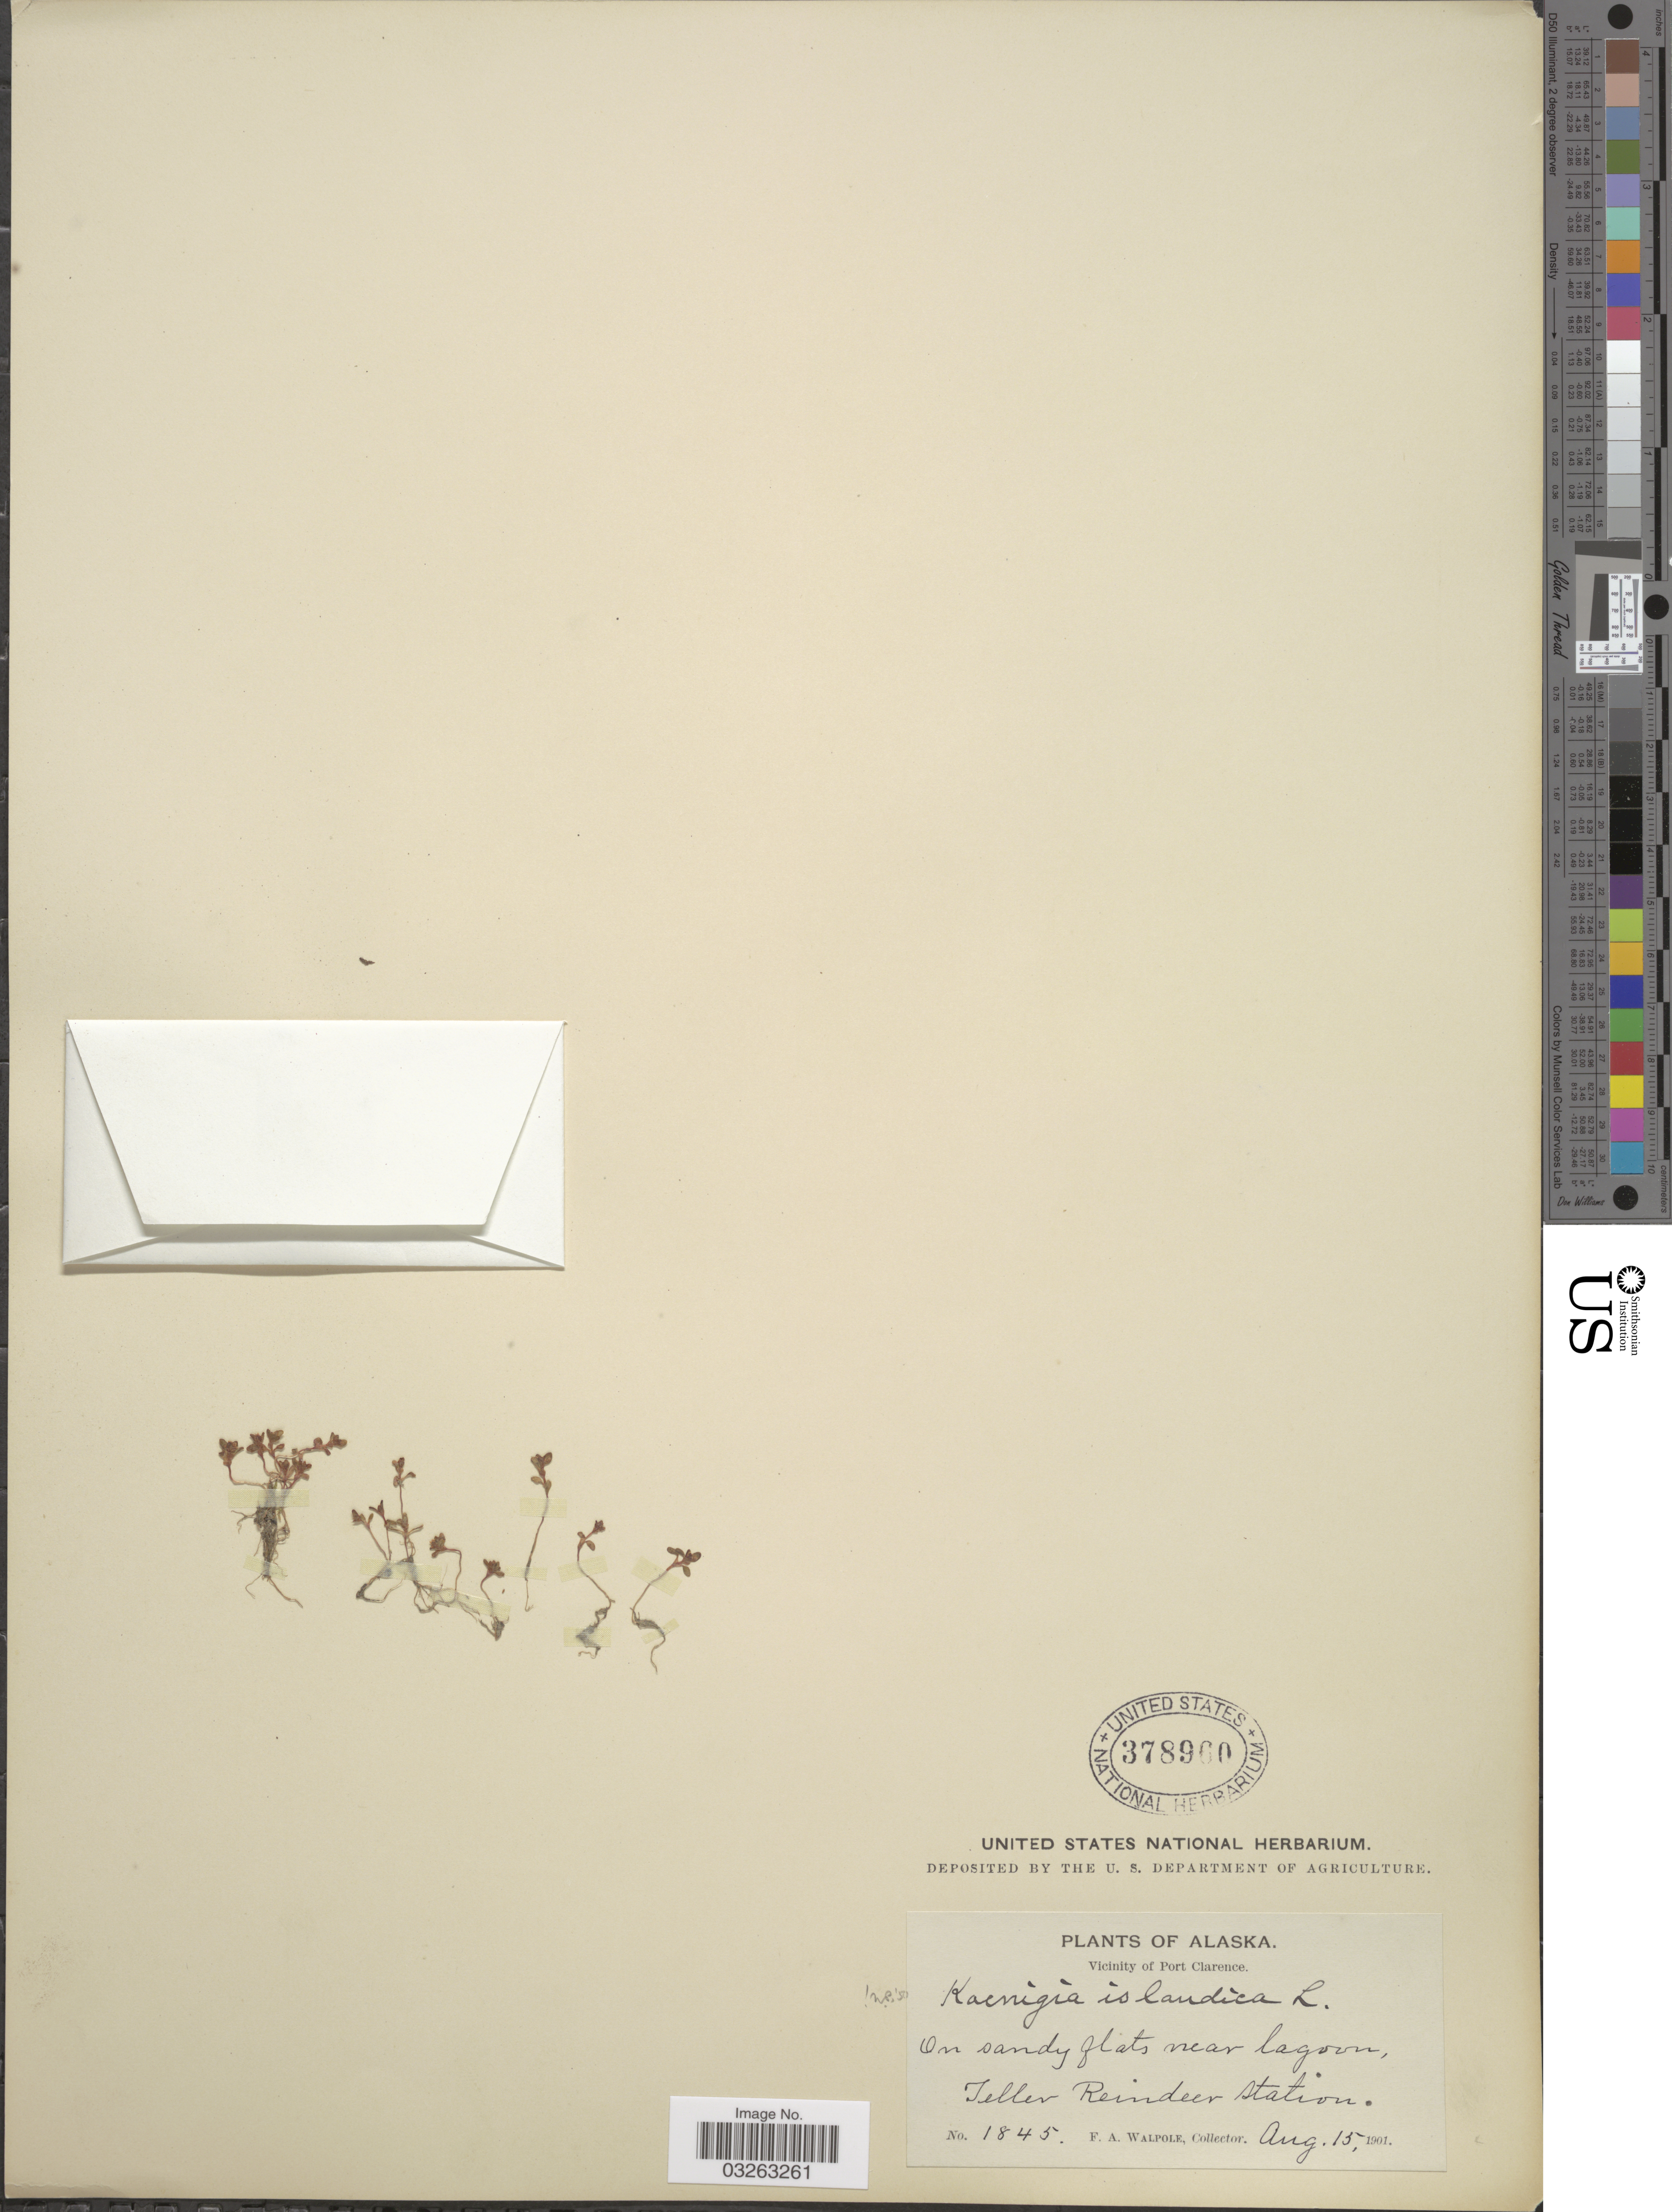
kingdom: Plantae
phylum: Tracheophyta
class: Magnoliopsida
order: Caryophyllales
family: Polygonaceae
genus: Koenigia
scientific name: Koenigia islandica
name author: L.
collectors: F. Walpole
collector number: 1845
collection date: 1901-08-15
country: United States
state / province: Alaska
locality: Vicinity of Port Clarence. Near lagoon, Teller Reindeer Station.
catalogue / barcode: US 378960